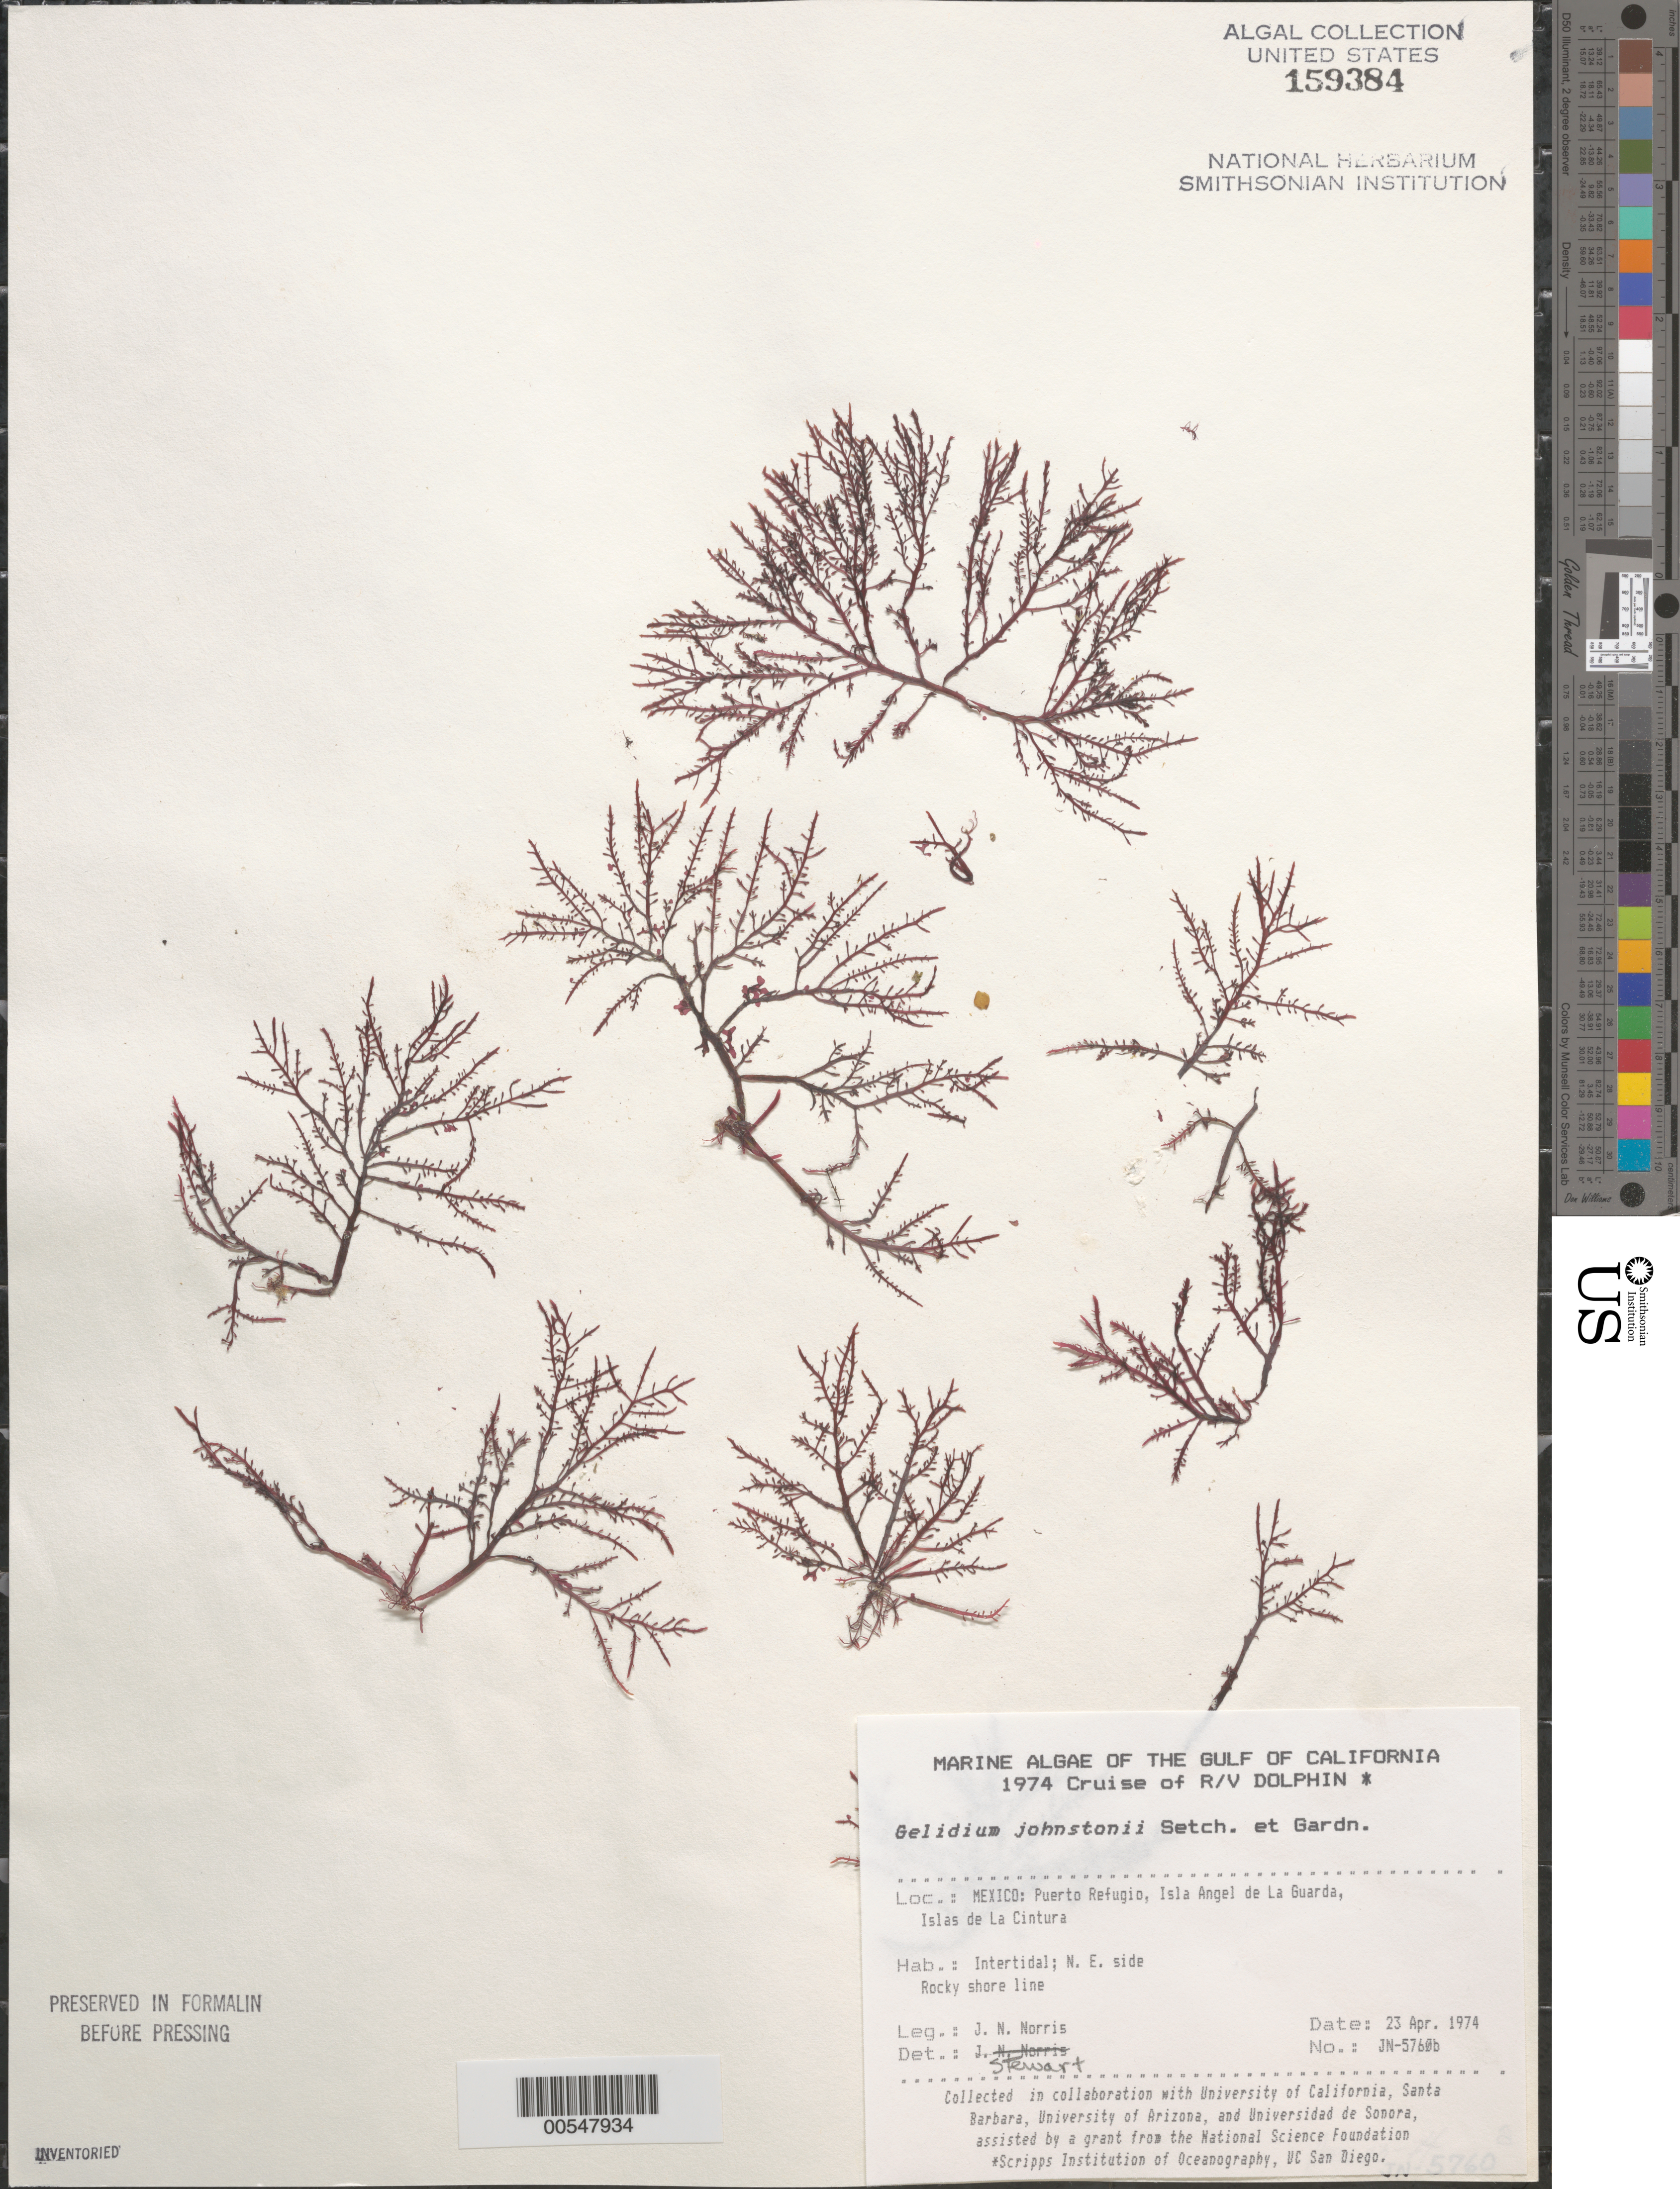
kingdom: Plantae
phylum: Rhodophyta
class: Florideophyceae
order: Gelidiales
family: Gelidiaceae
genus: Gelidium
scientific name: Gelidium johnstonii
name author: Setchell & N.L. Gardner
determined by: Stewart, J.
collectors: J. N. Norris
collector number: JN-5760b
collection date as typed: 23 Apr 1974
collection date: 1974-04-23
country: Mexico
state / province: Baja California Norte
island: Isla Angel de la Guarda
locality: Puerto Refugio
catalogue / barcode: US 159384